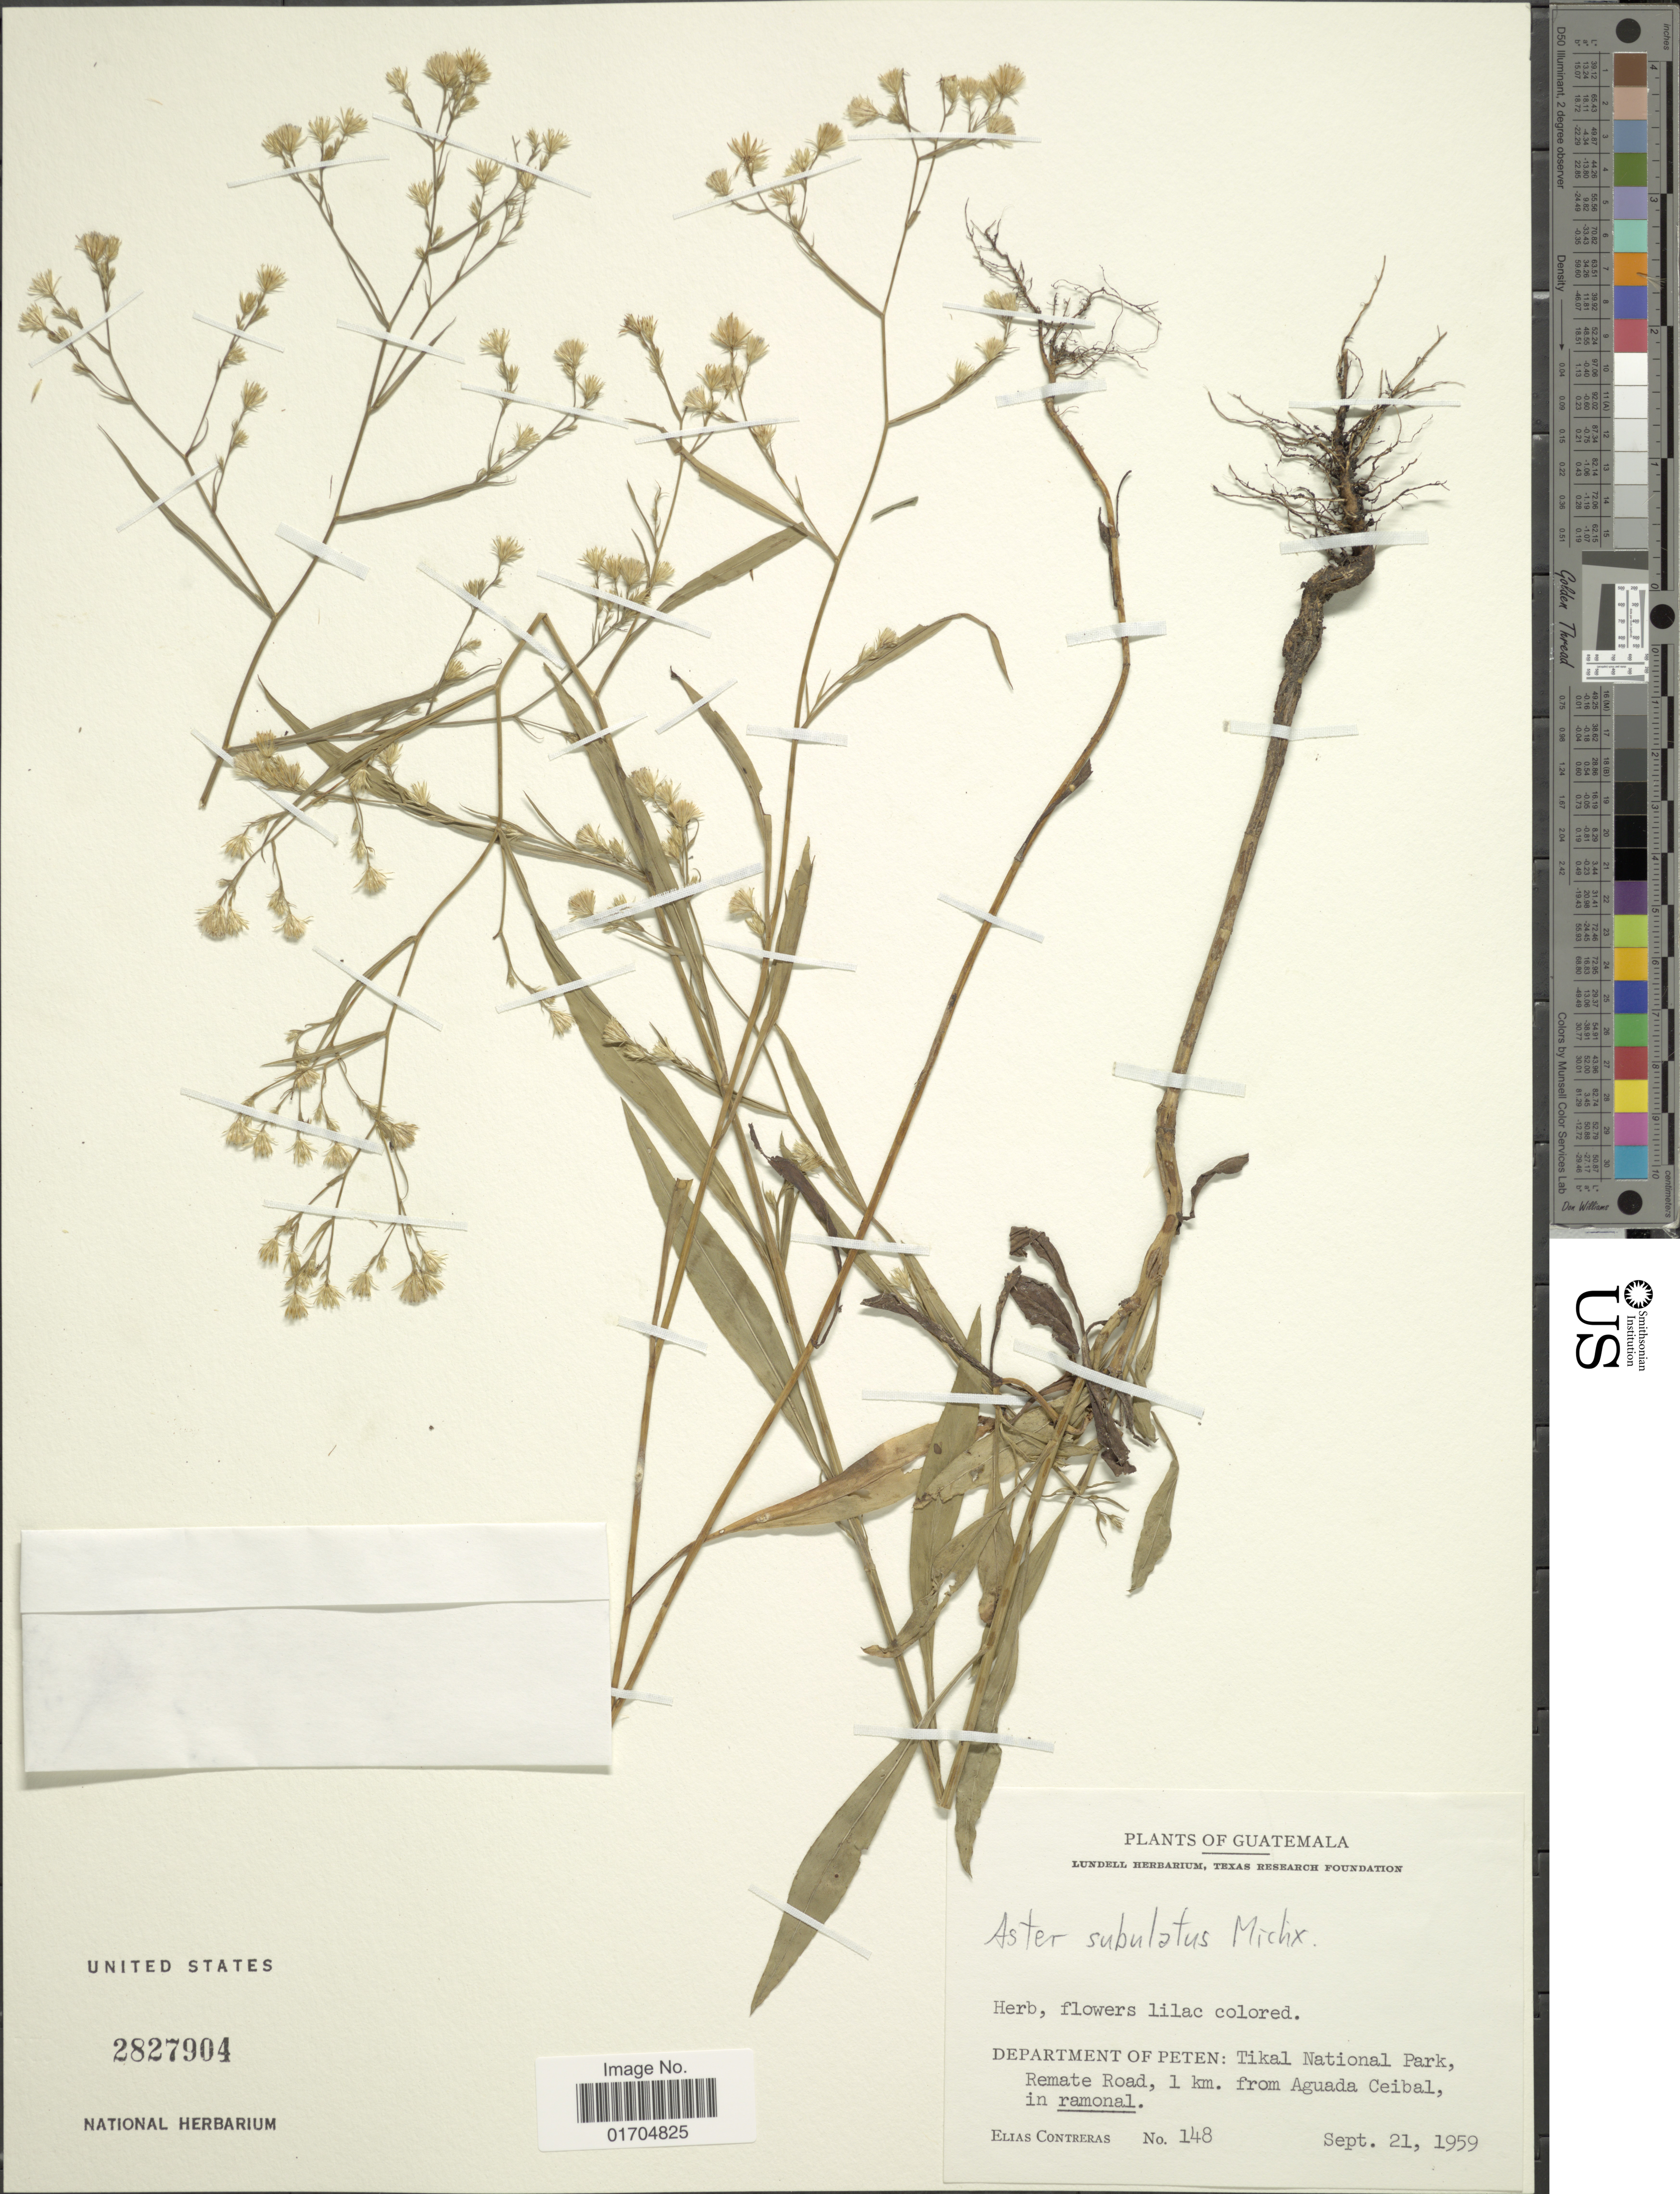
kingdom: Plantae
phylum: Tracheophyta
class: Magnoliopsida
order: Asterales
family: Asteraceae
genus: Symphyotrichum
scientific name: Symphyotrichum subulatum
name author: (Michx.) G.L. Nesom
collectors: E. Conteras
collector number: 148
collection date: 1959-09-21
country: Guatemala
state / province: El Petén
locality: Tikal National Park, Remate Road, 1 km. from Aguada Ceibal, in ramonal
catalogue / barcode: US 2827904